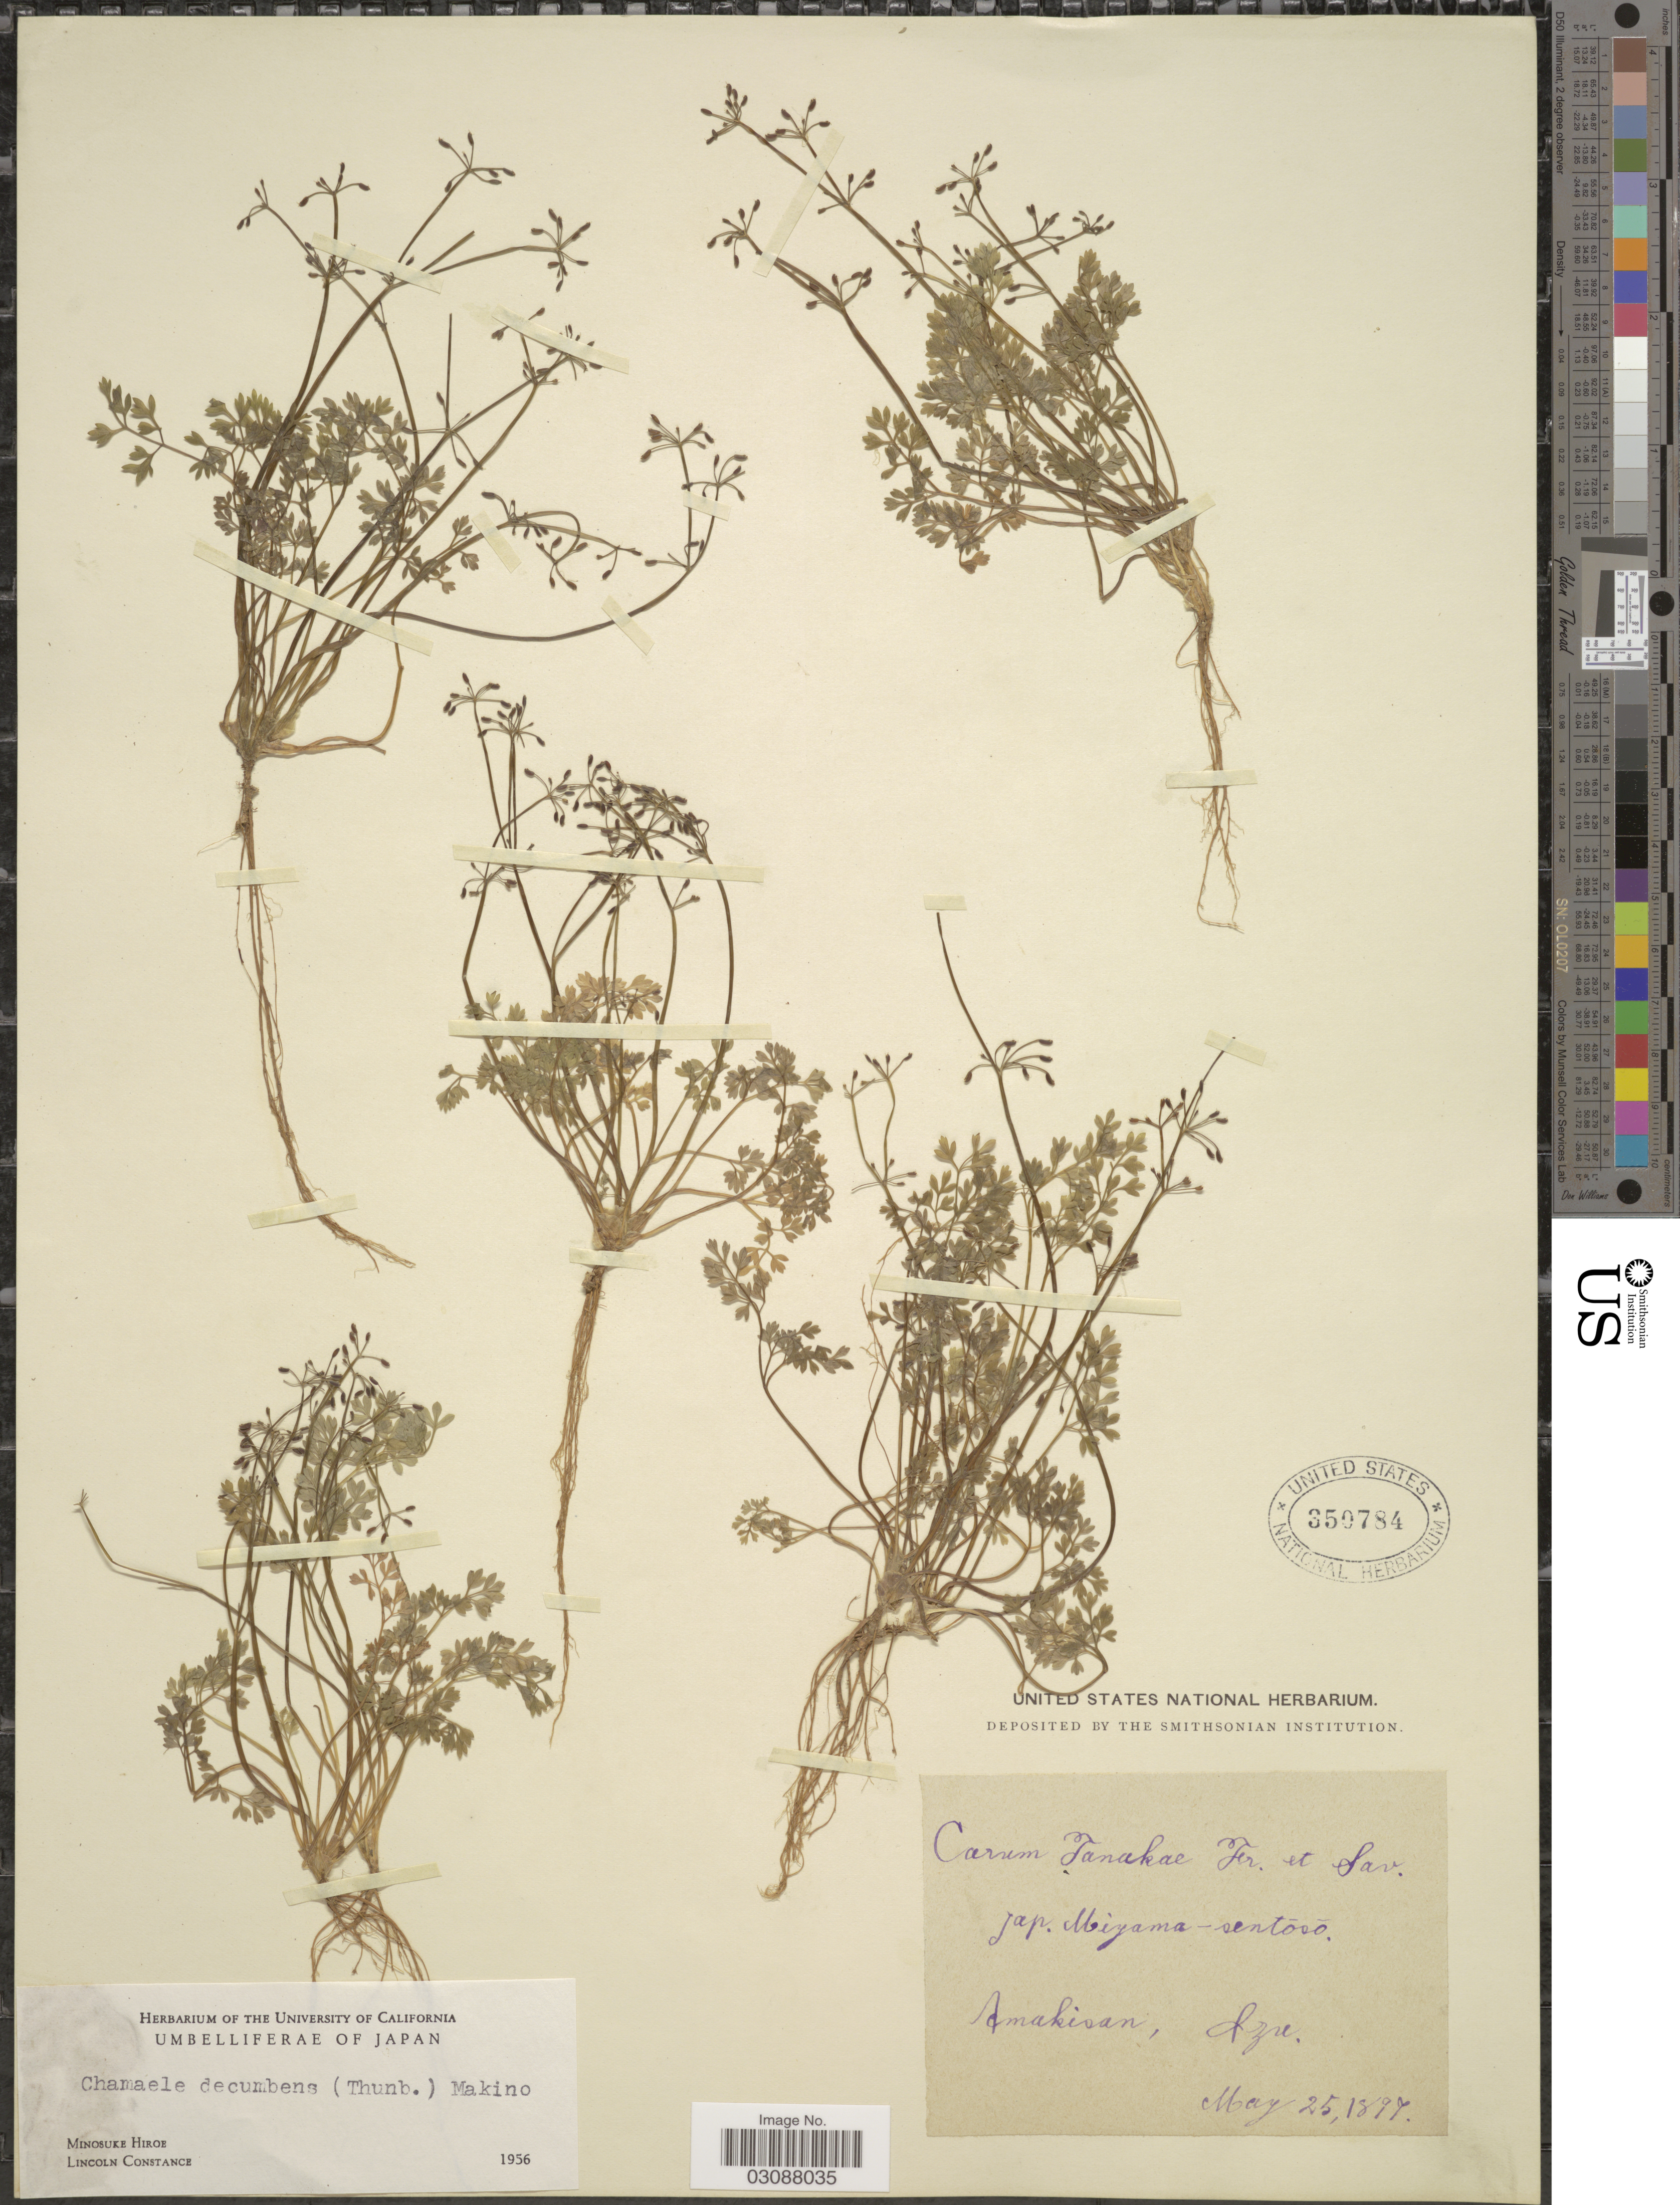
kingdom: Plantae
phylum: Tracheophyta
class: Magnoliopsida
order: Apiales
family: Apiaceae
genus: Chamaele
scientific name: Chamaele decumbens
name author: (Thunb.) Makino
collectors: M. Hiroe & L. Constance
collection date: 1897-05-25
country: Japan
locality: Amakisan, Izu.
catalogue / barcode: US 350784